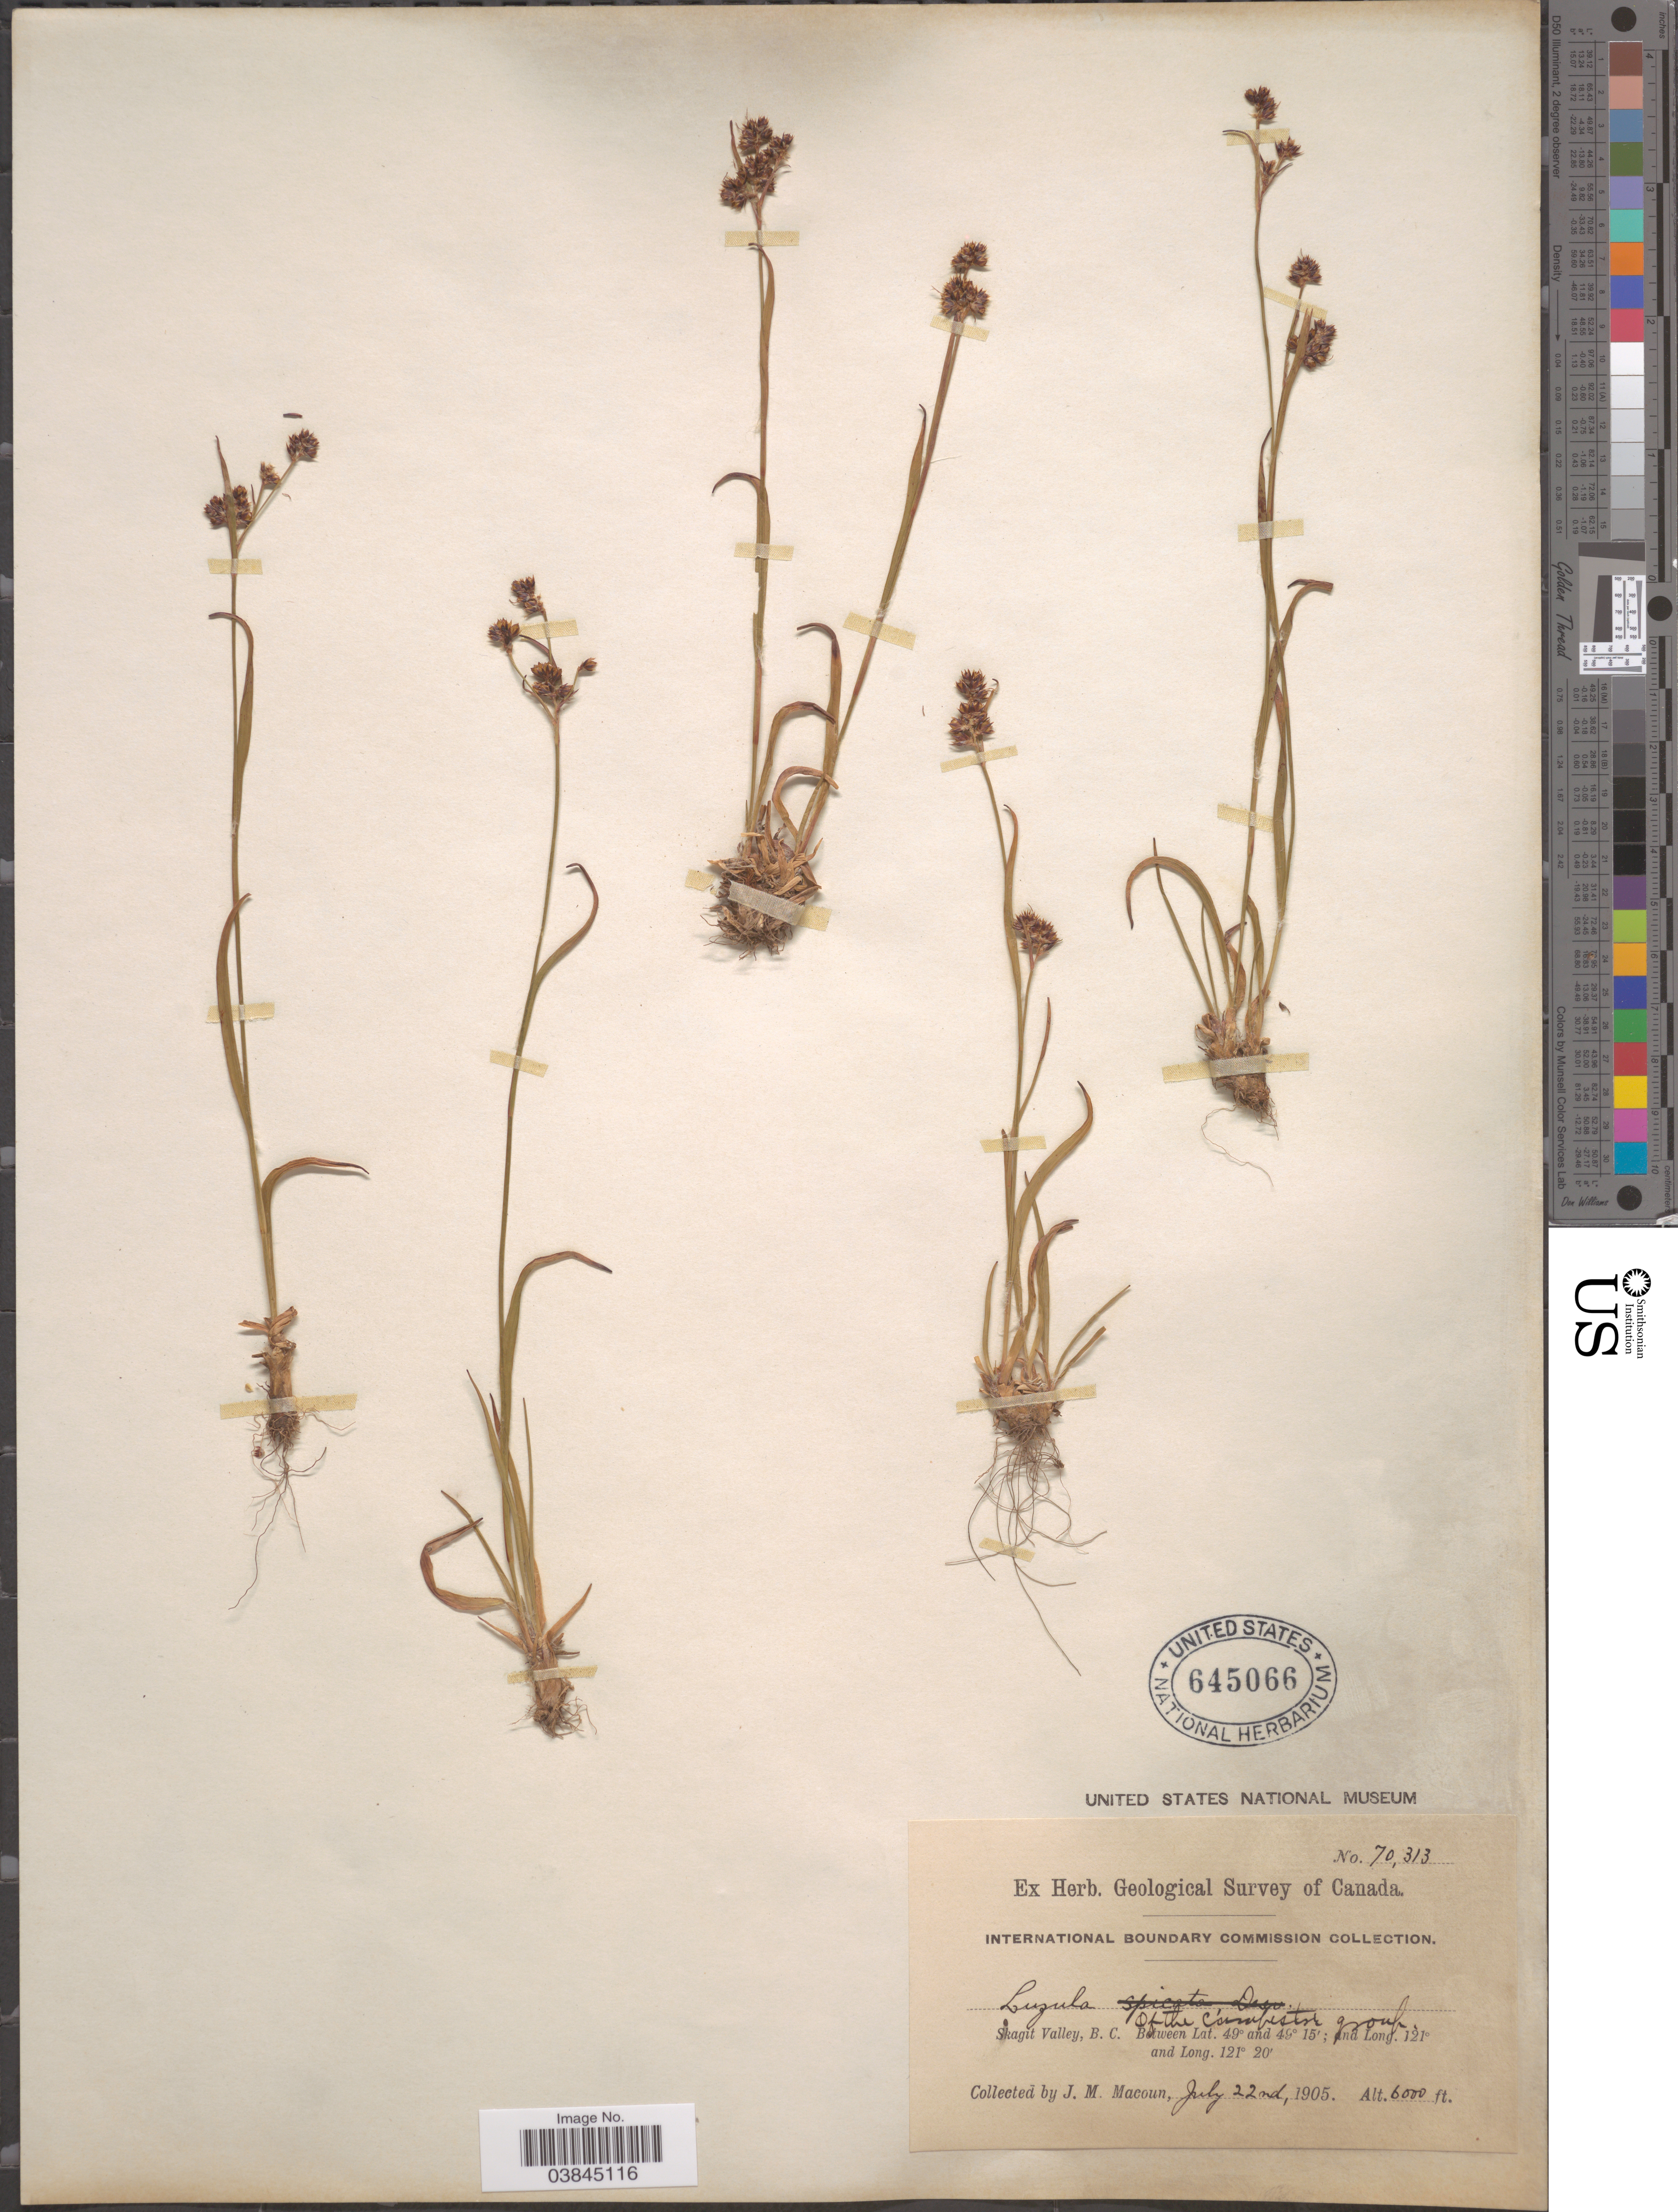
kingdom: Plantae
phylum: Tracheophyta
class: Liliopsida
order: Poales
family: Juncaceae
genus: Luzula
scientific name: Luzula campestris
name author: (L.) DC.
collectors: J. M. Macoun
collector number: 70313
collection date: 1905-07-22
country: Canada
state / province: British Columbia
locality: Skagit Valley.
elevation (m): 1829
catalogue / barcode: US 645066